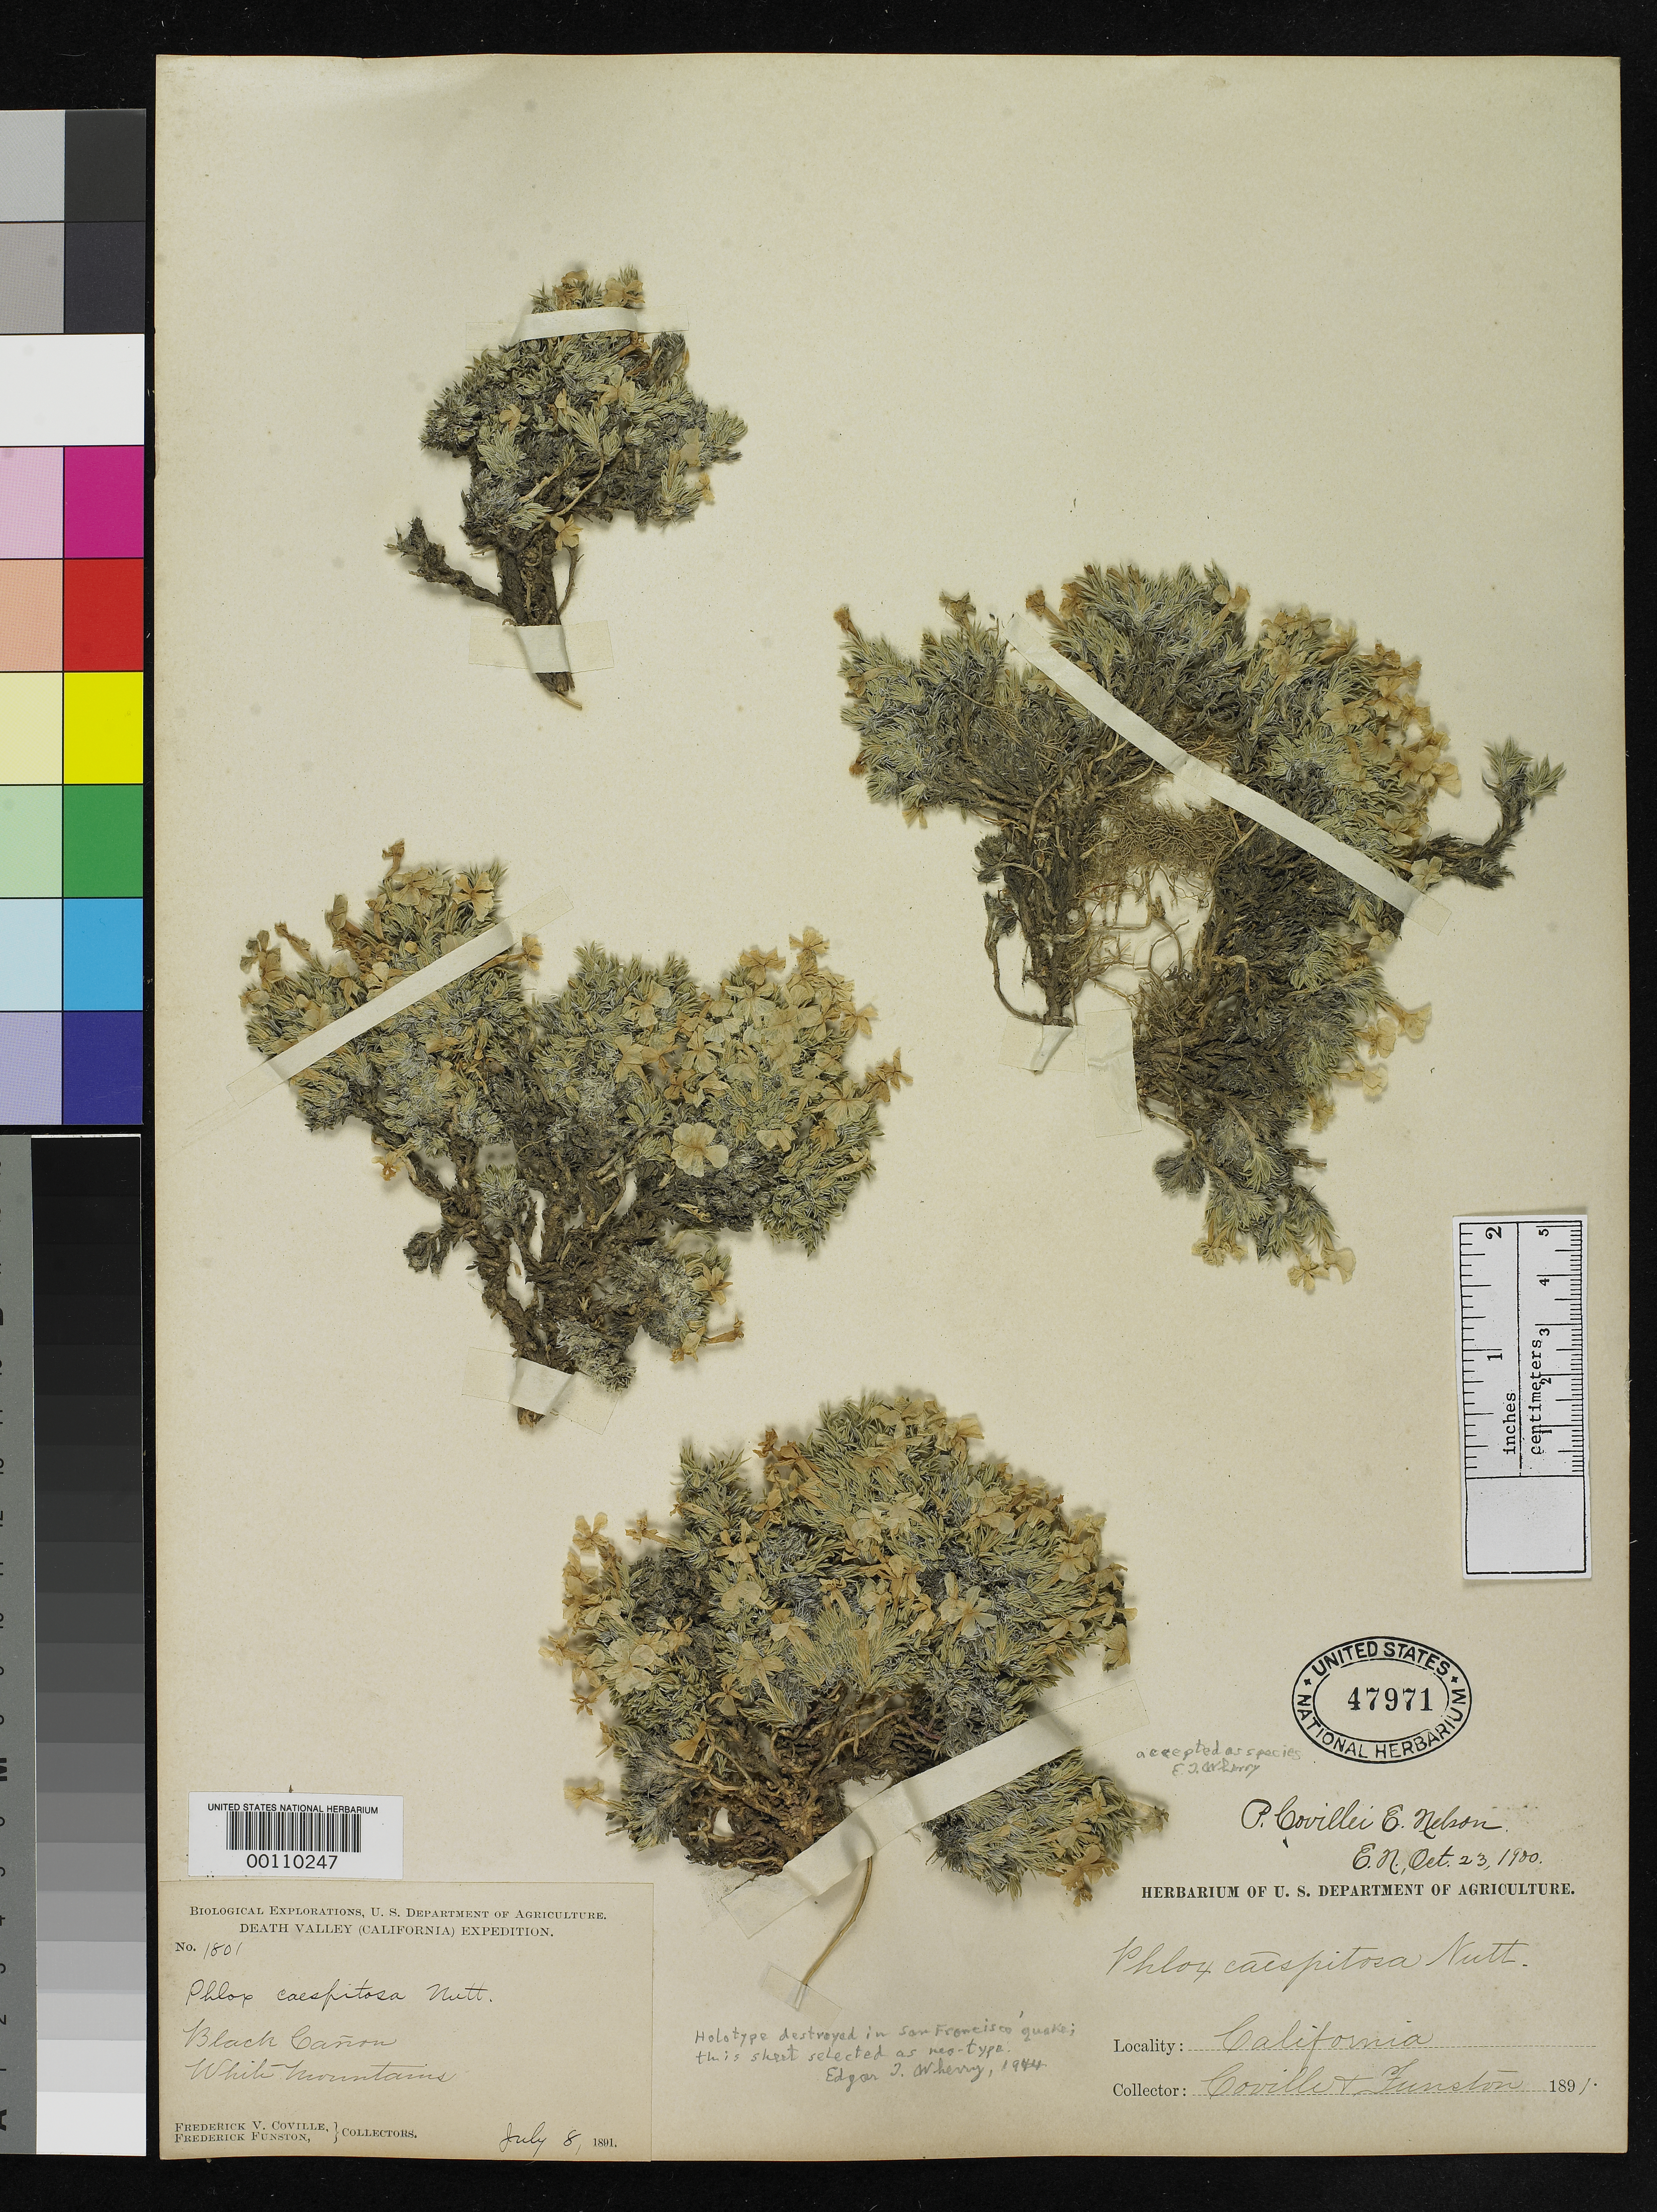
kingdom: Plantae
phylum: Tracheophyta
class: Magnoliopsida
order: Ericales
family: Polemoniaceae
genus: Phlox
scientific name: Phlox covillei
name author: E.E. Nelson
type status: Isotype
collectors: F. V. Coville & F. Funston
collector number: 1801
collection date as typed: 08 Jul 1891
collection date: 1891-07-08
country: United States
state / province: California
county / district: Mono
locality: Black Canon, White Mts.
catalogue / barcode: US 47971